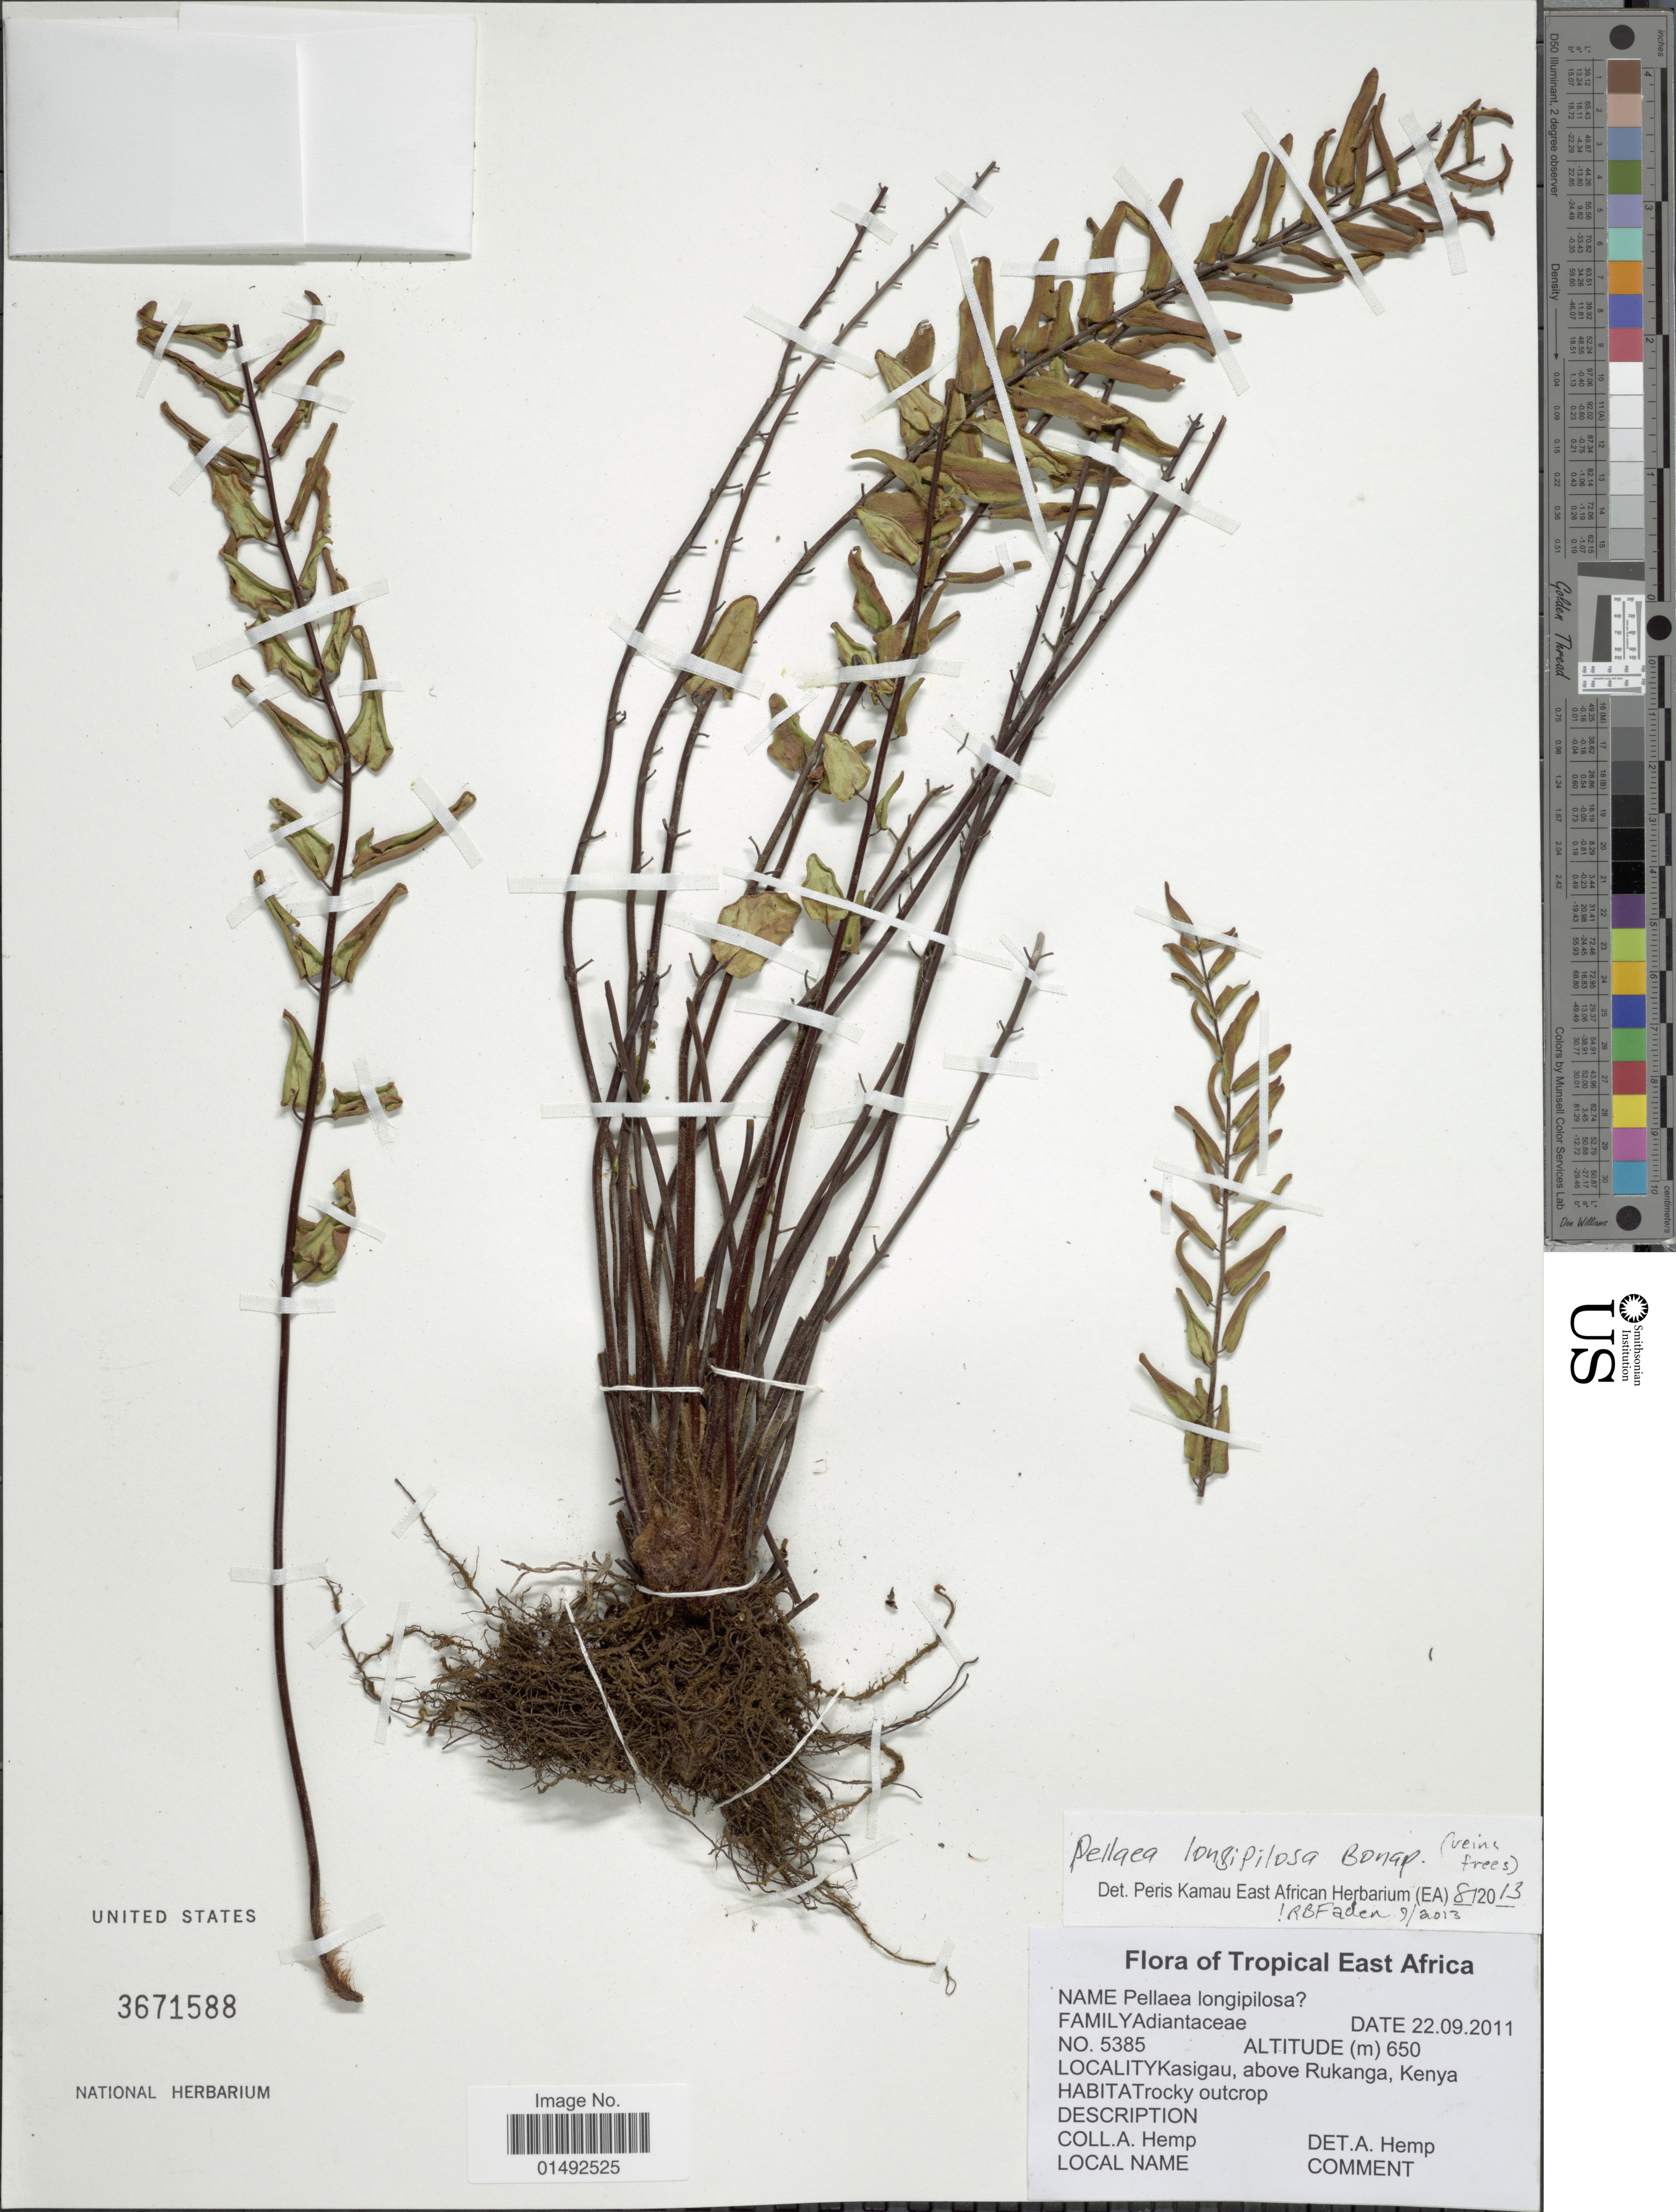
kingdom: Plantae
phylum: Tracheophyta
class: Polypodiopsida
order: Polypodiales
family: Pteridaceae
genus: Pellaea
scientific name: Pellaea longipilosa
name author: Bonap.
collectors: A. Hemp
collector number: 5385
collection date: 2011-09-22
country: Kenya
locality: Kasigau, above Rukanga, TRopical East Africa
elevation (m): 650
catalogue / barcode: US 3671588